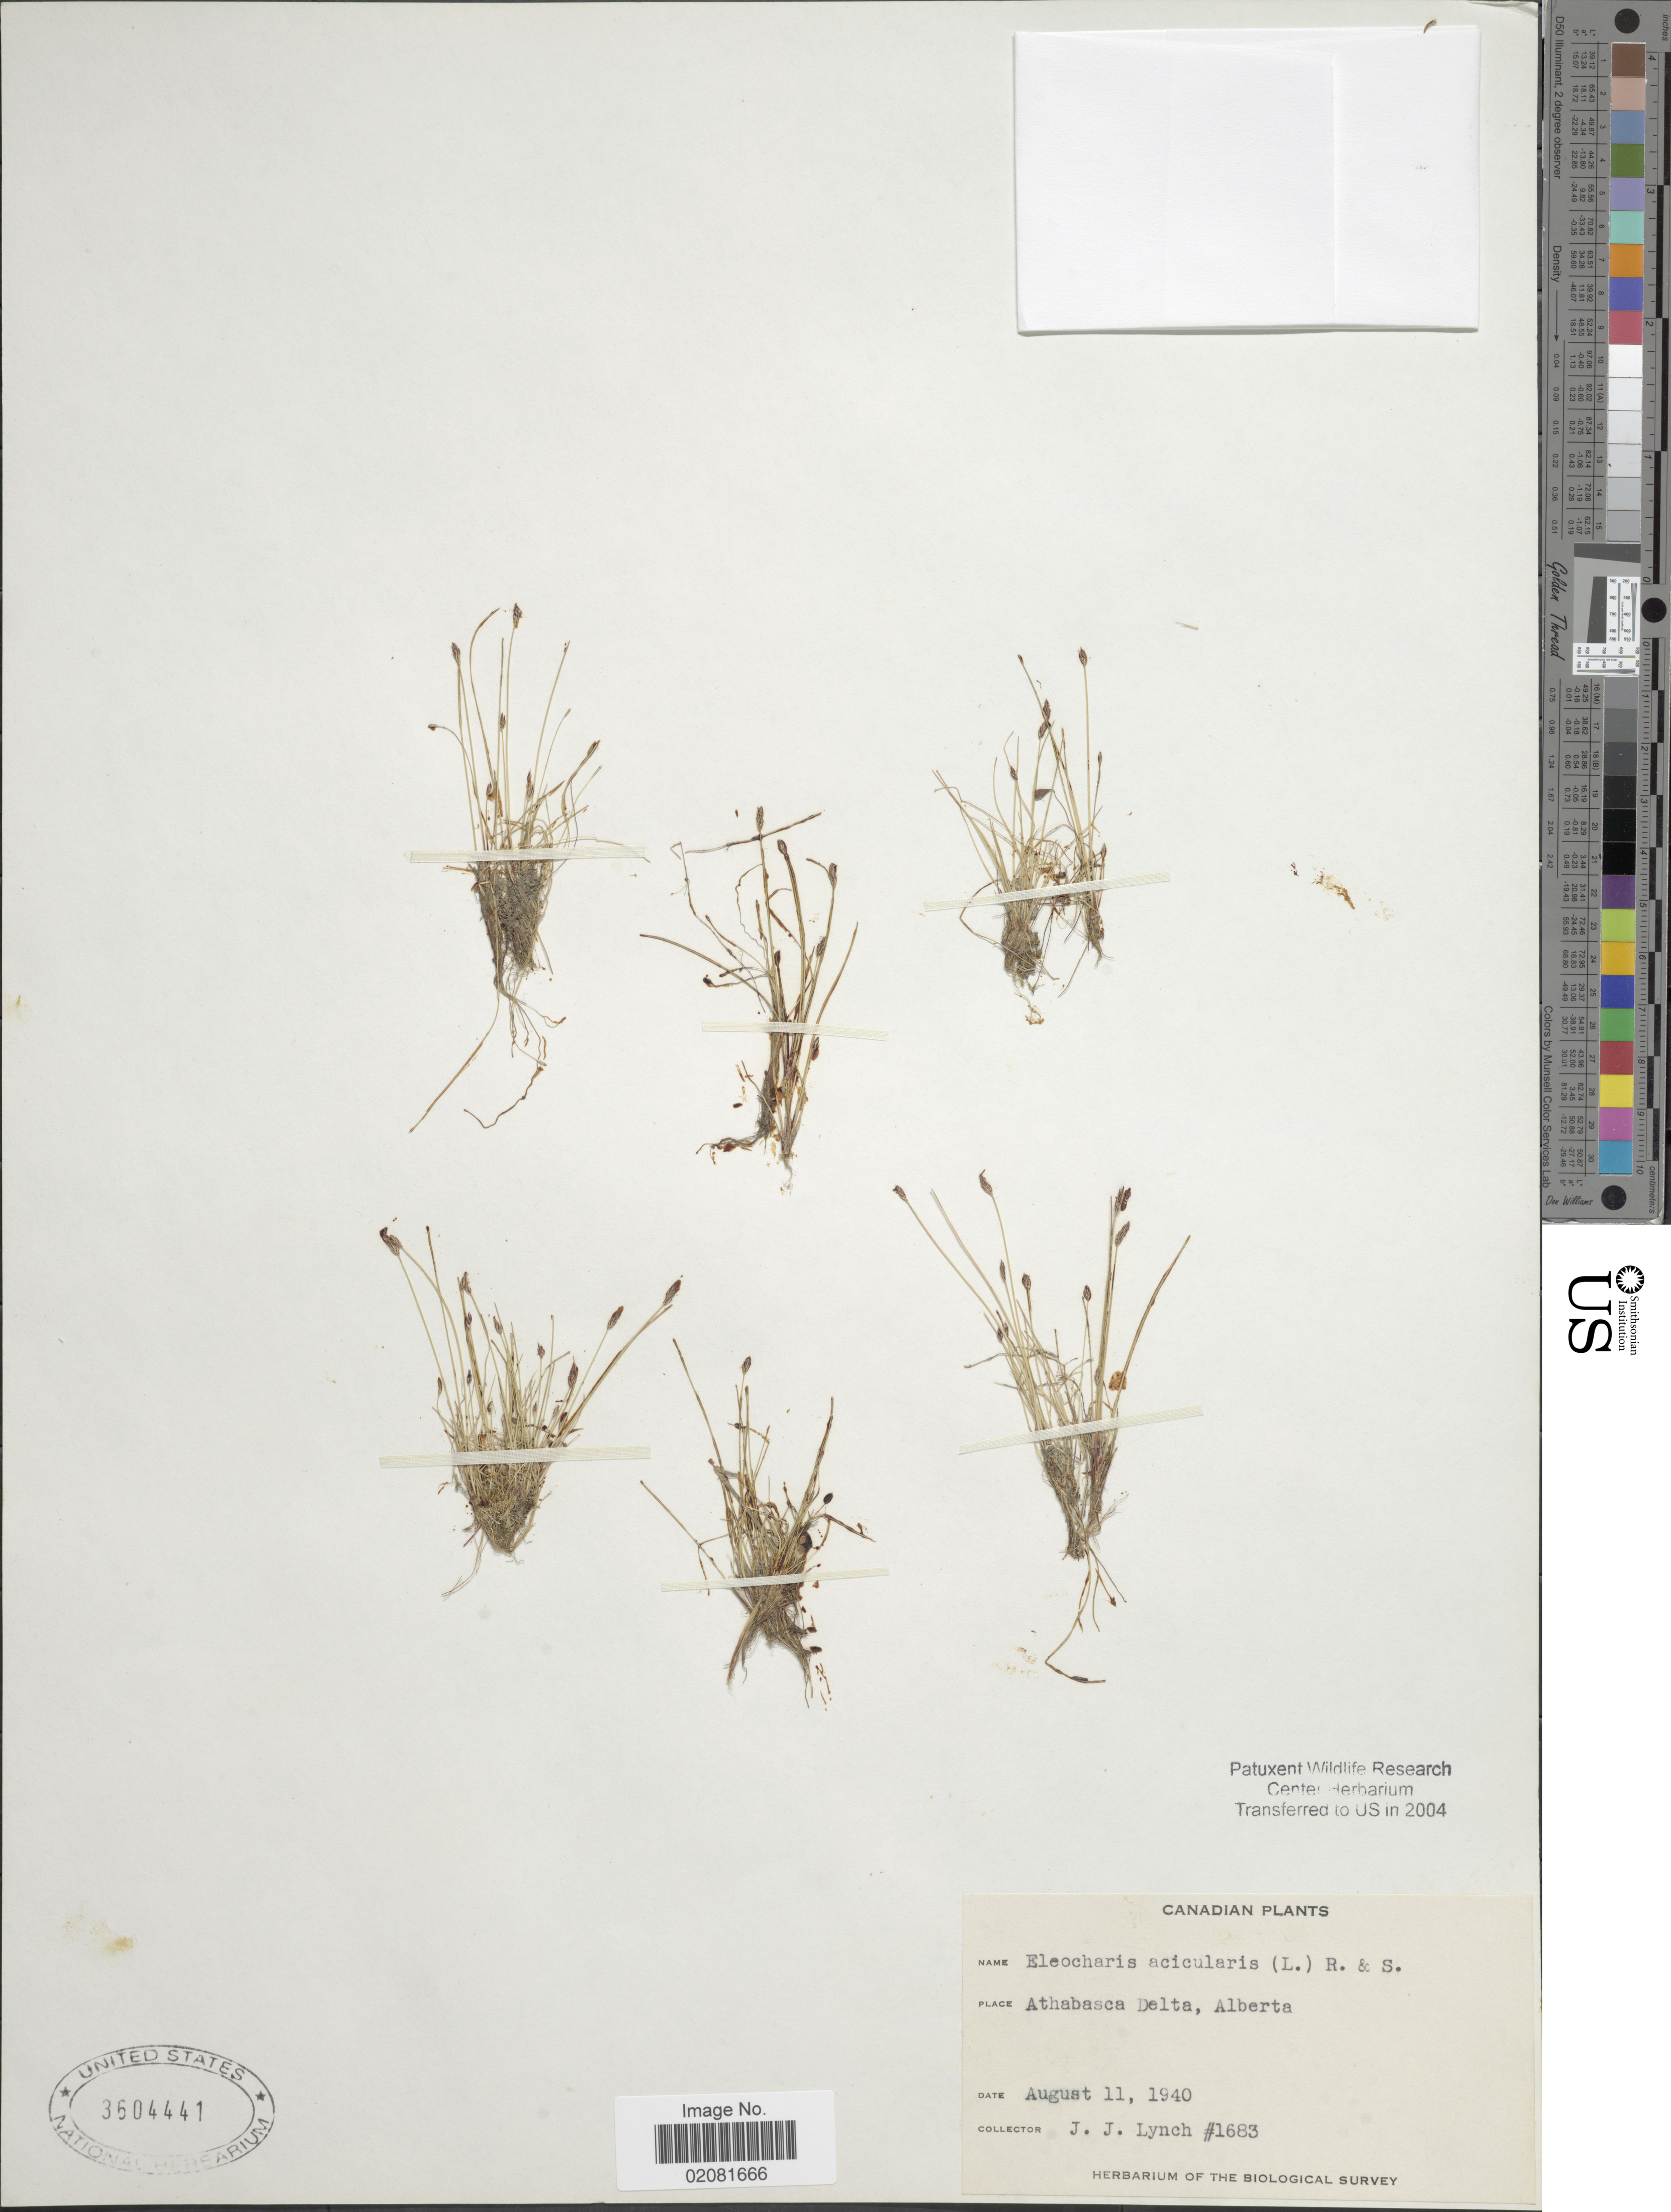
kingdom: Plantae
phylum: Tracheophyta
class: Liliopsida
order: Poales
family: Cyperaceae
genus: Eleocharis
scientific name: Eleocharis acicularis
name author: (L.) Roem. & Schult.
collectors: J. Lynch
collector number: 1683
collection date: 1940-08-11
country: Canada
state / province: Alberta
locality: Athabasca Delta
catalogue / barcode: US 3604441